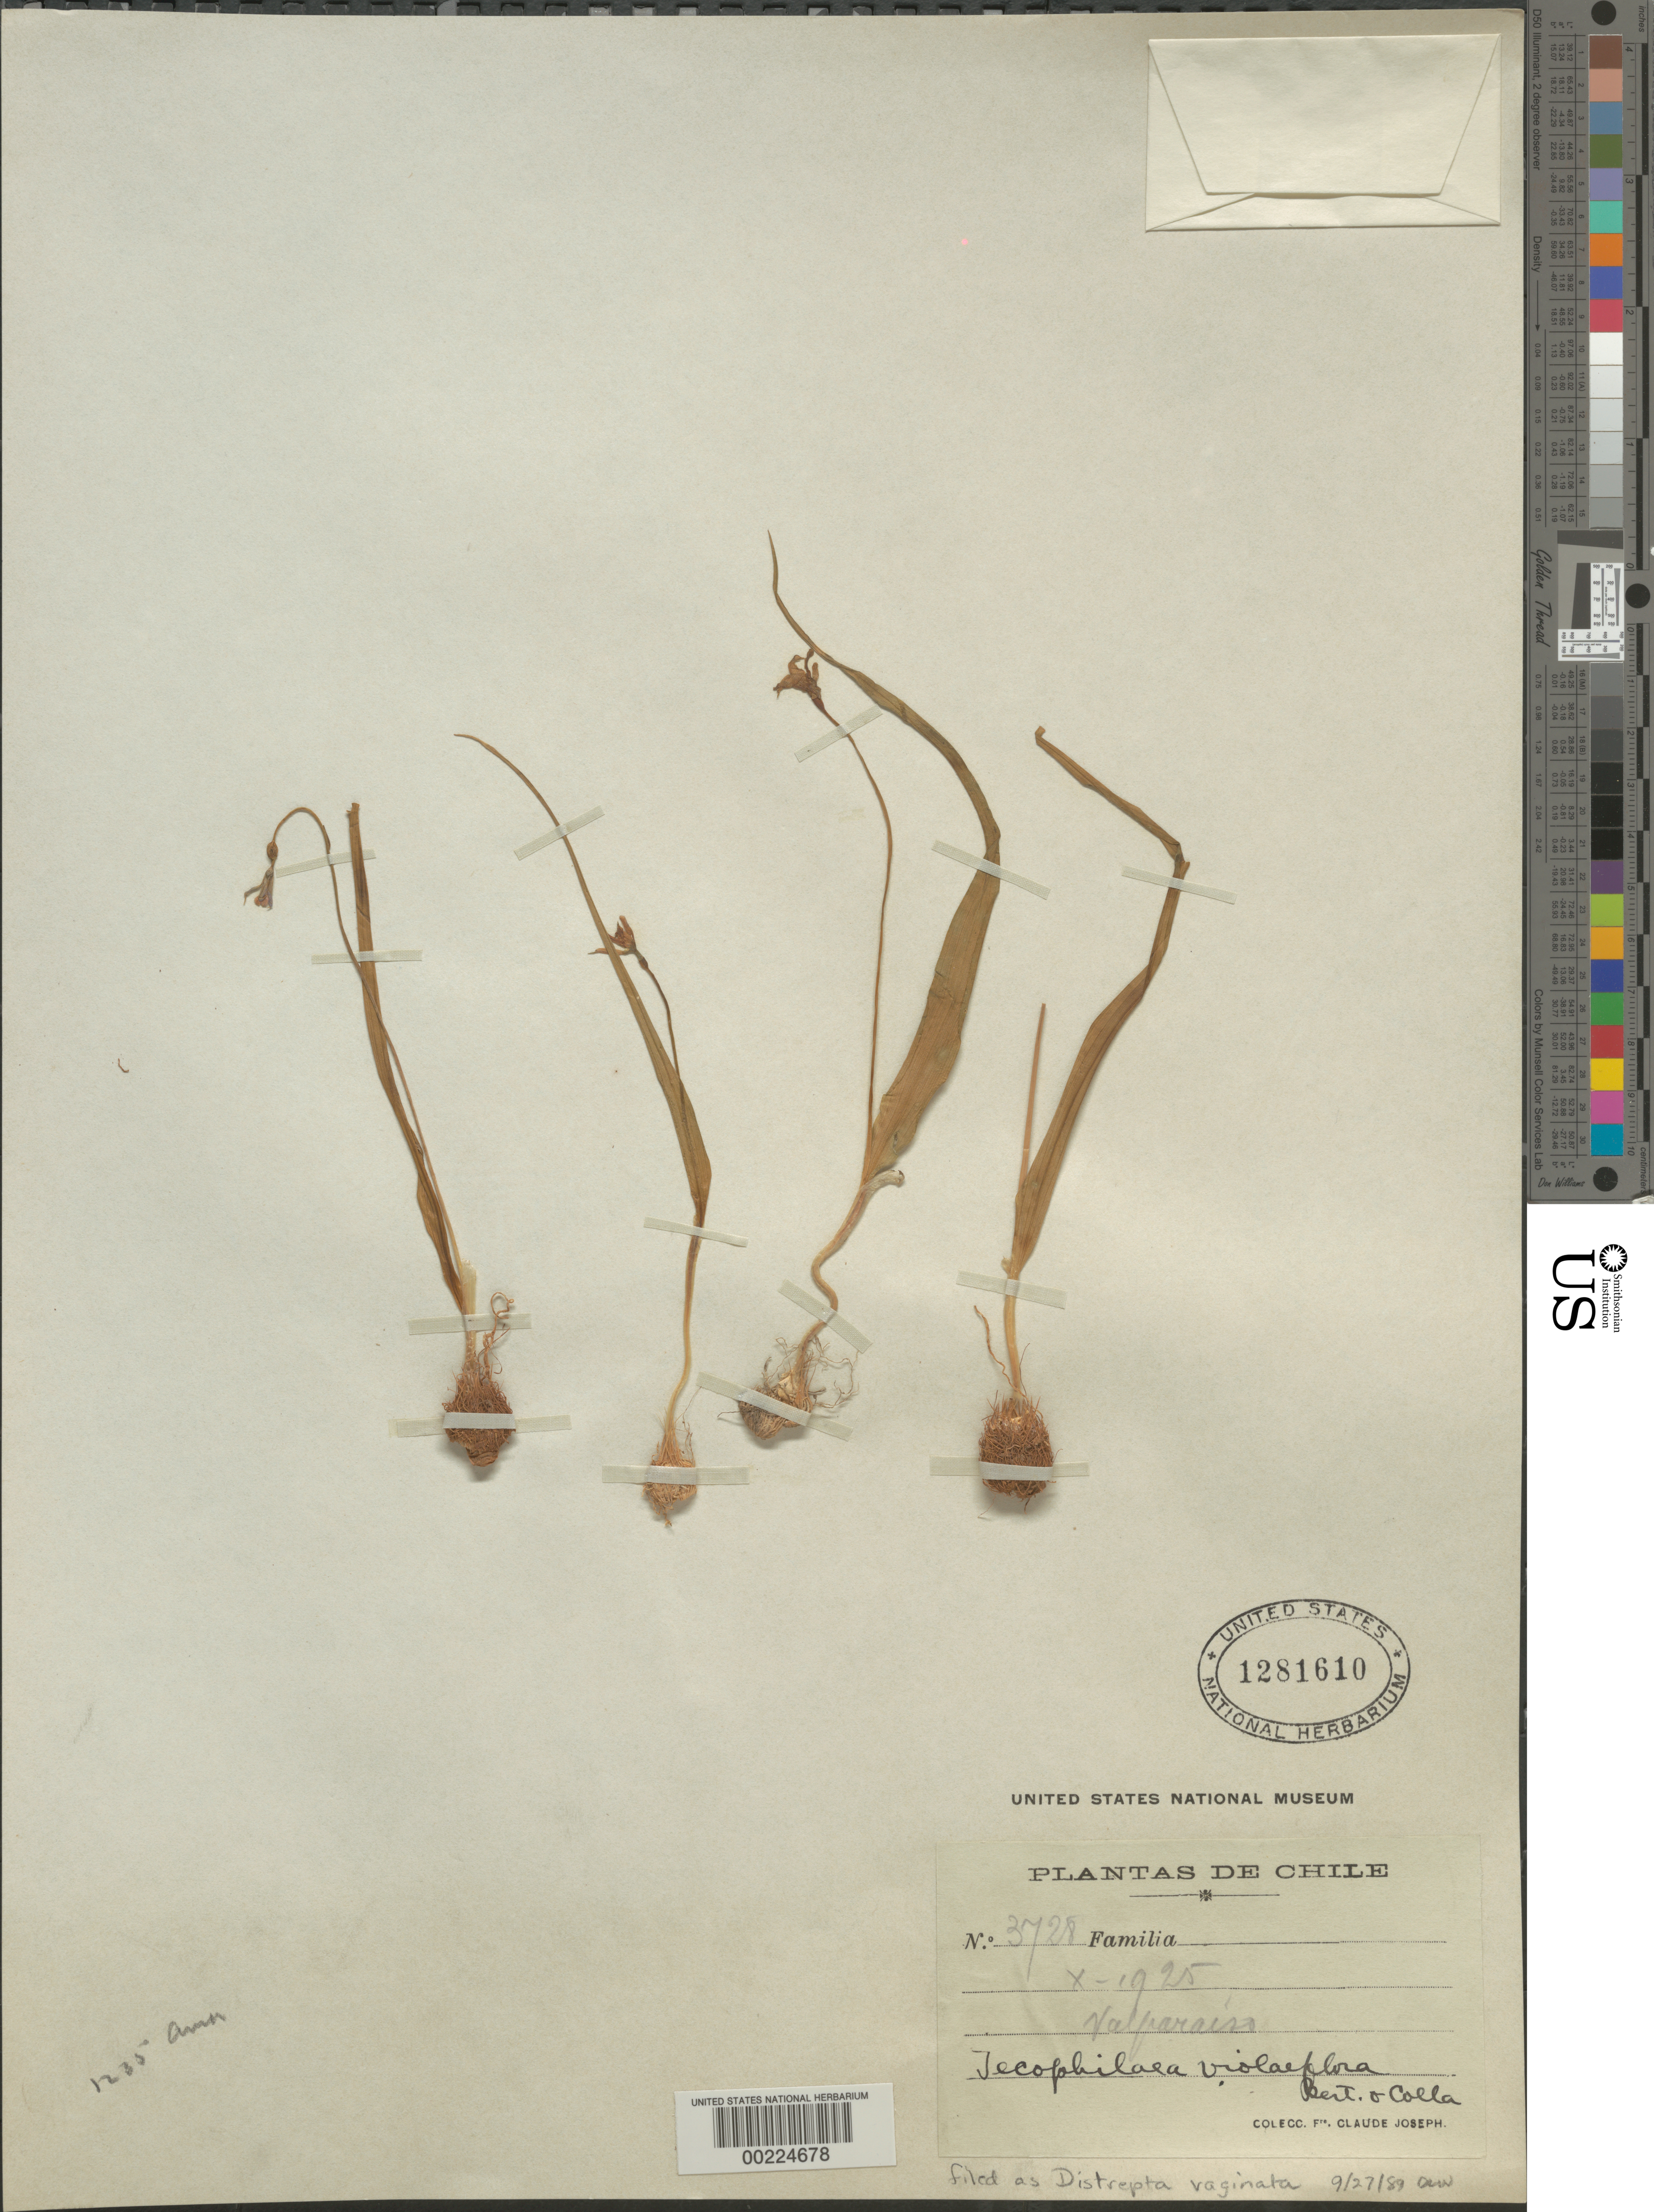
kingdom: Plantae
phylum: Tracheophyta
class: Liliopsida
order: Asparagales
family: Tecophilaeaceae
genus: Tecophilaea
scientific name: Tecophilaea violiflora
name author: Bertero ex Colla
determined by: Strong, Mark T., (BOT), Smithsonian Institution - National Museum of Natural History (UNITED STATES)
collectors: Bro. Claude-Joseph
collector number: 3728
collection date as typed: Oct 1925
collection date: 1925-10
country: Chile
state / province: Valparaíso (V)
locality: Valparaiso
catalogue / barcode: US 1281610